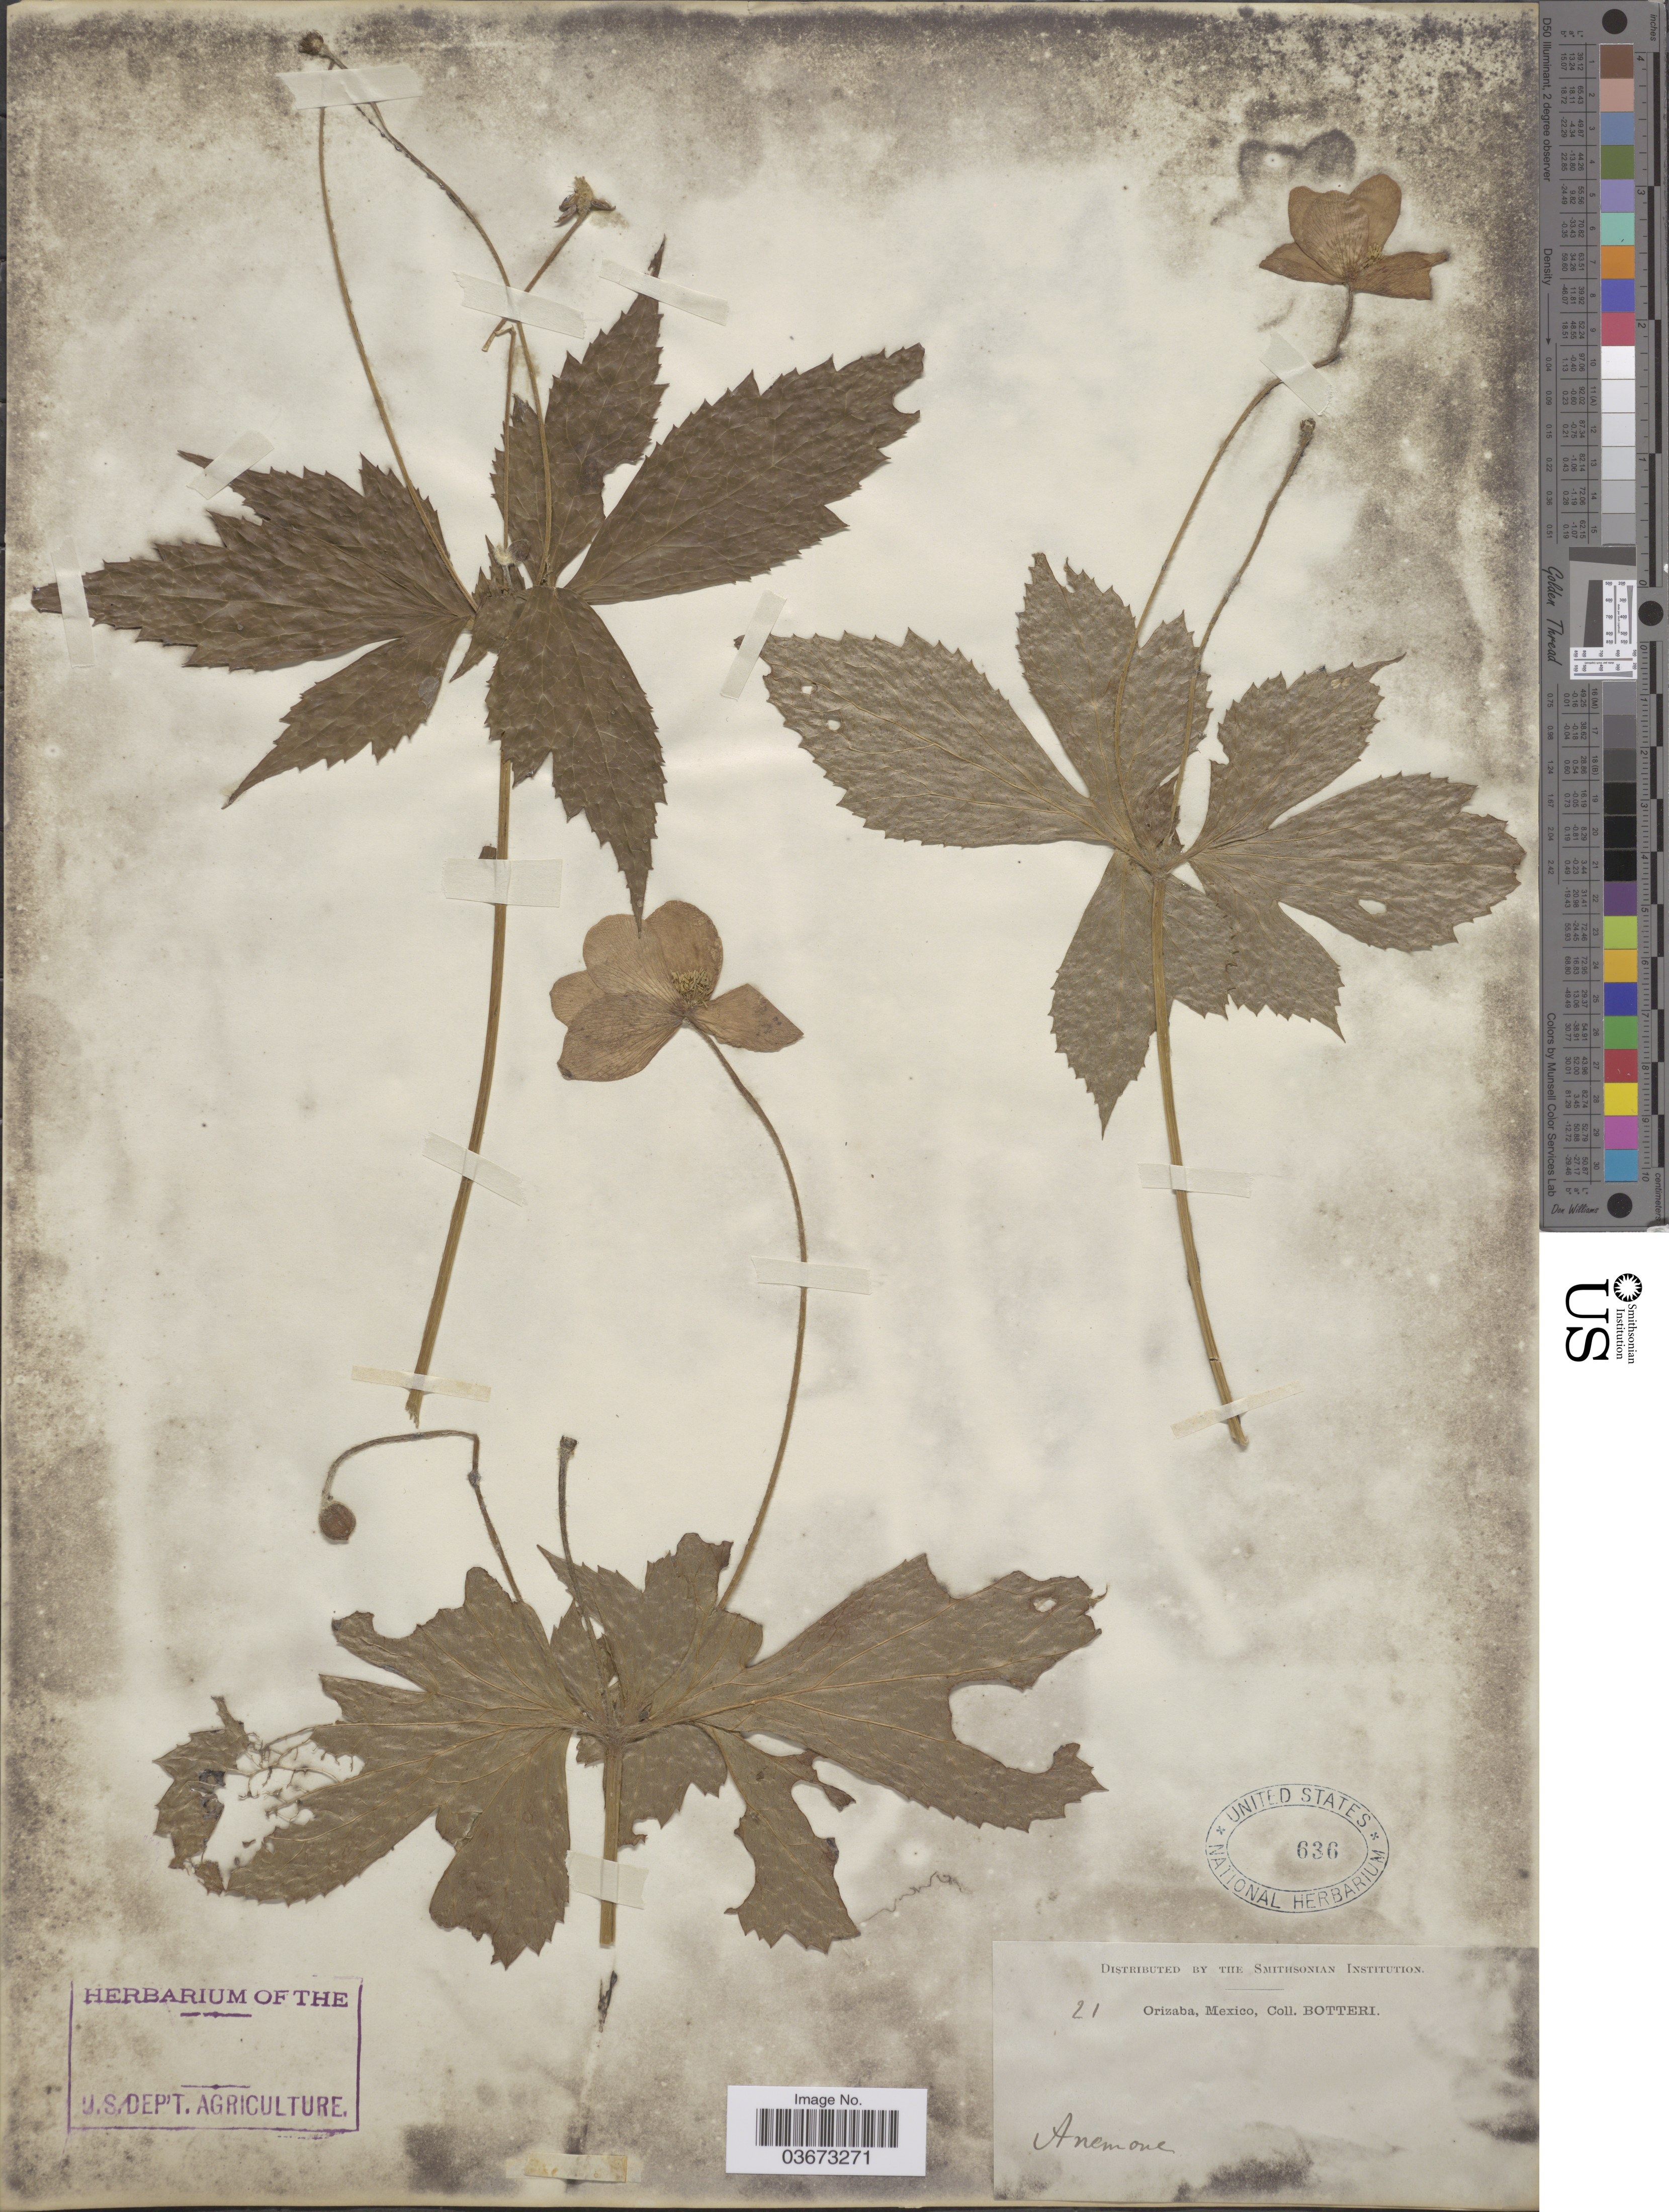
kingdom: Plantae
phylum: Tracheophyta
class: Magnoliopsida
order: Ranunculales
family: Ranunculaceae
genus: Anemone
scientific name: Anemone sp.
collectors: -. Botteri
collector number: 21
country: Mexico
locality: Orizaba.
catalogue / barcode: US 636